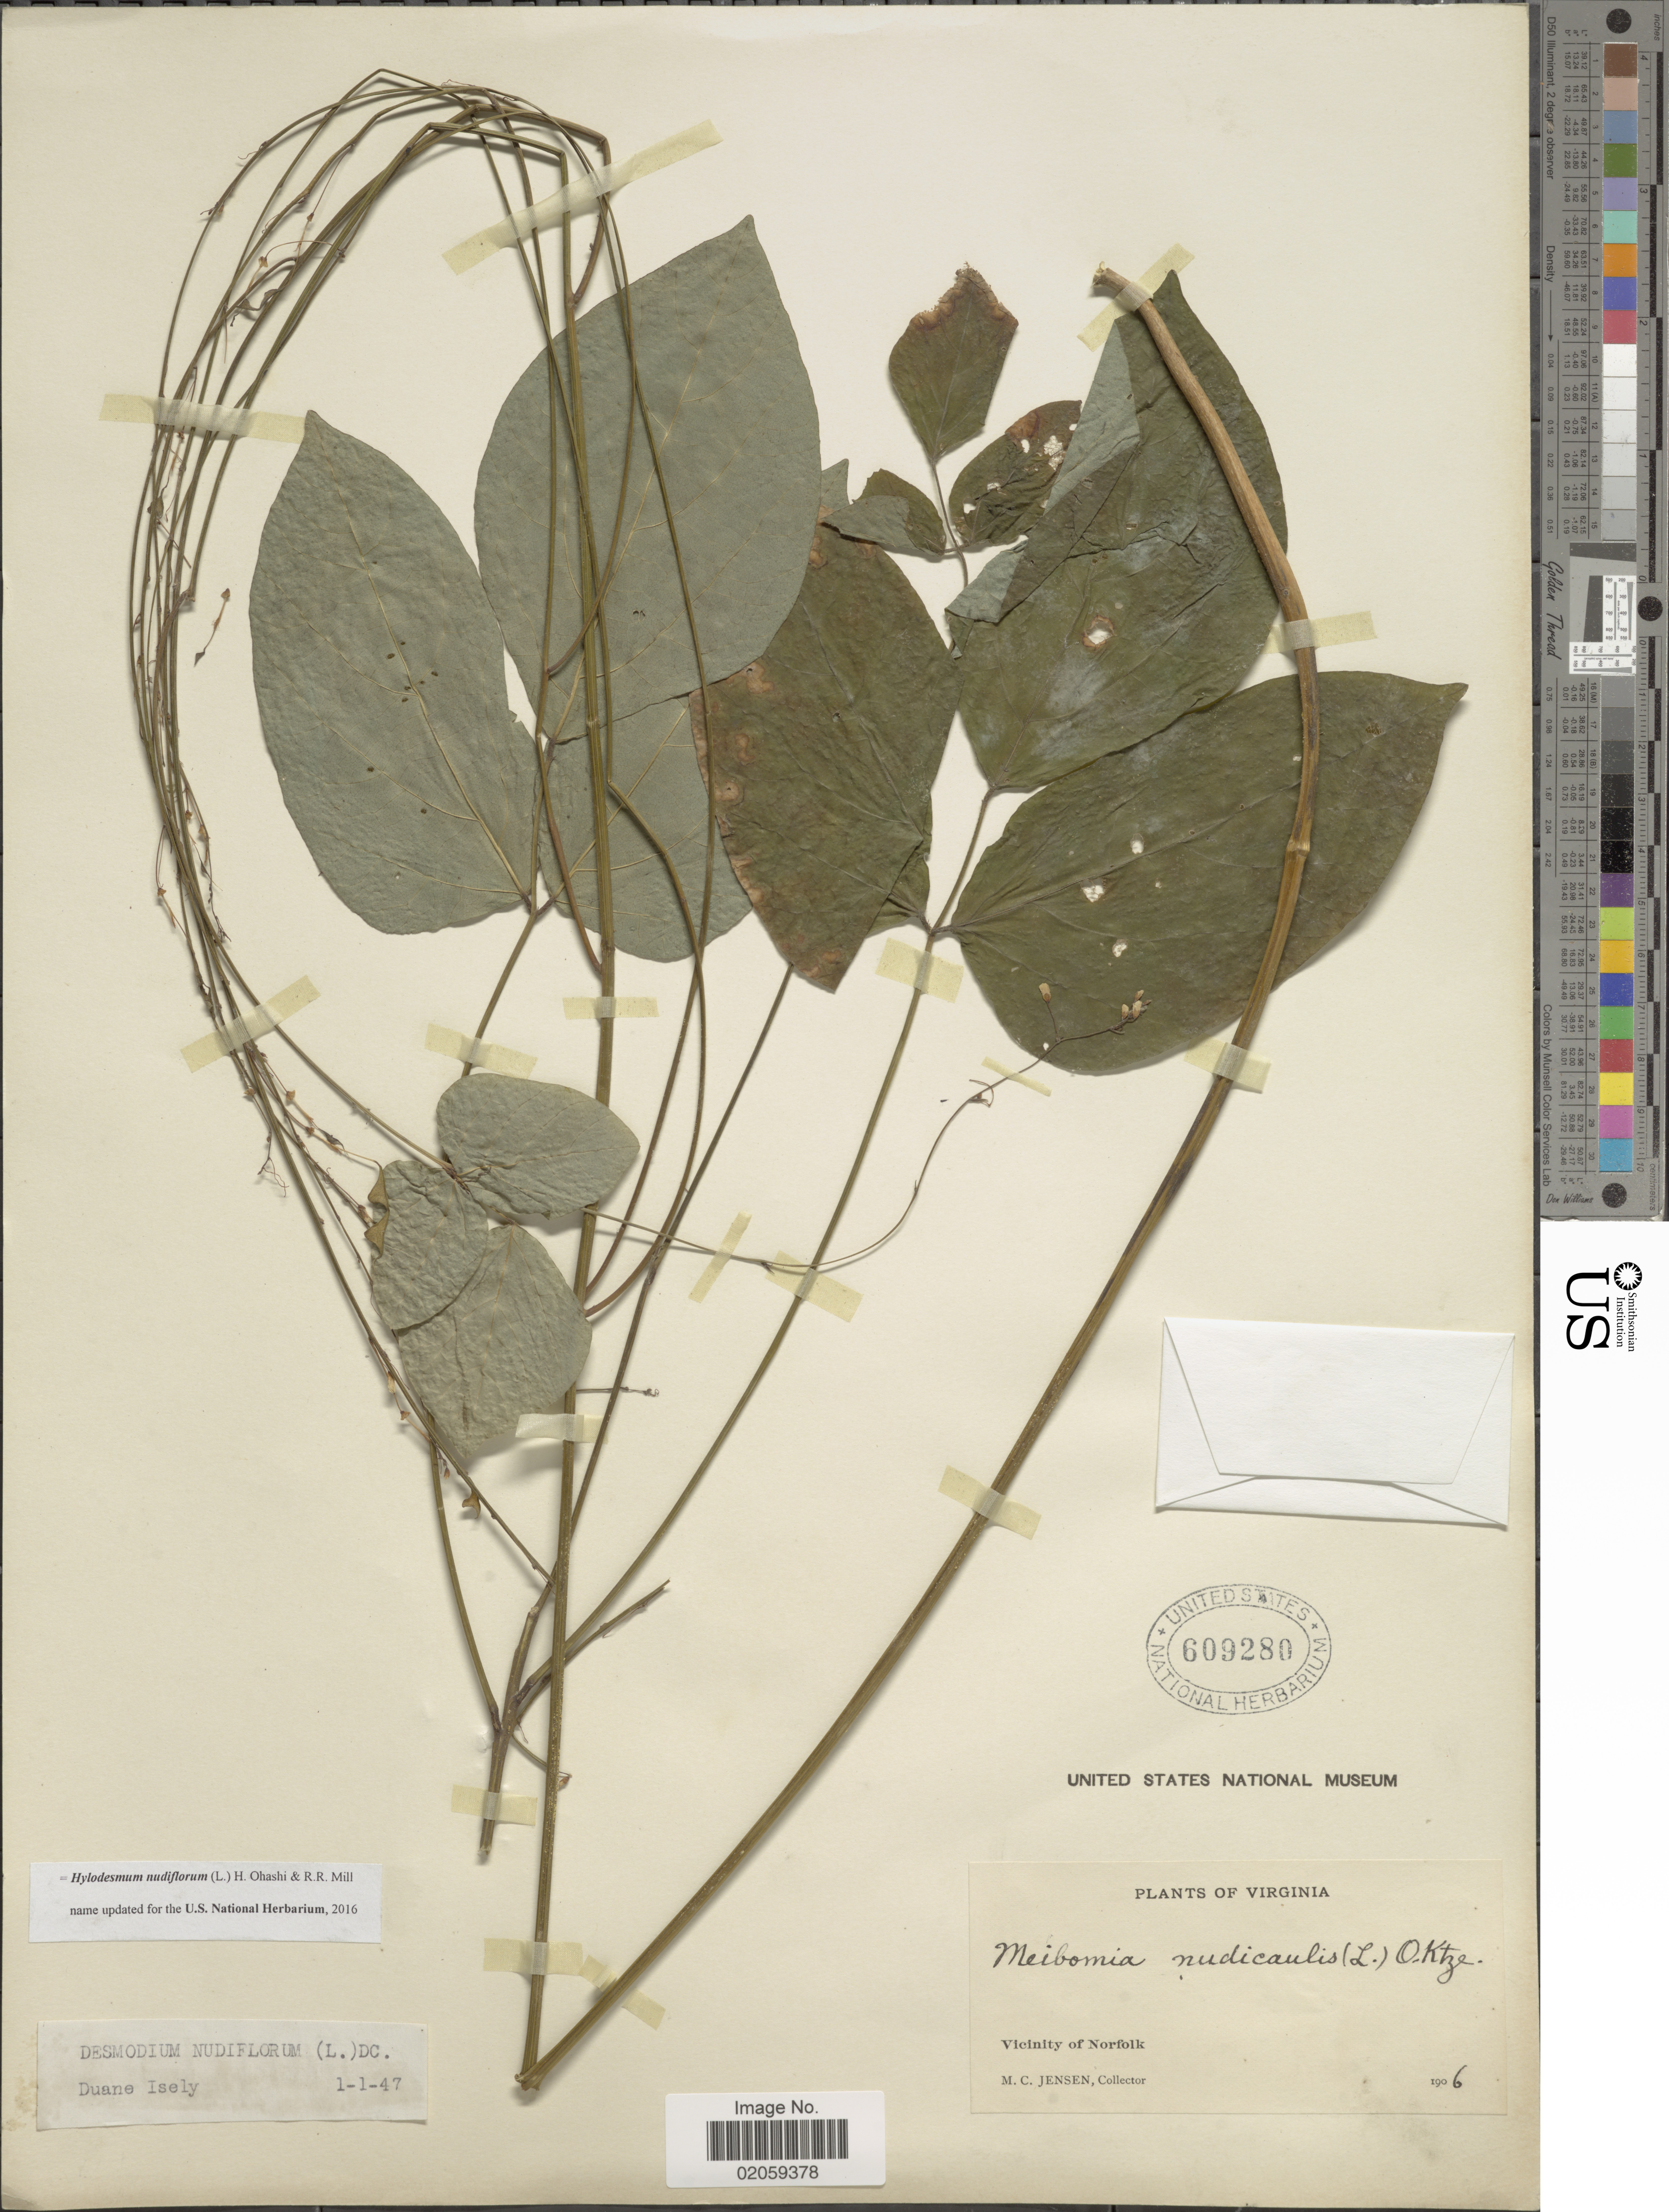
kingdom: Plantae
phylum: Tracheophyta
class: Magnoliopsida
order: Fabales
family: Fabaceae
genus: Hylodesmum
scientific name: Hylodesmum nudiflorum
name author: (L.) H. Ohashi & R.R. Mill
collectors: M. C. Jensen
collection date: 1906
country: United States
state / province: Virginia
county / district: City of Norfolk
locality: Vicinity of Norfolk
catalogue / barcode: US 609280